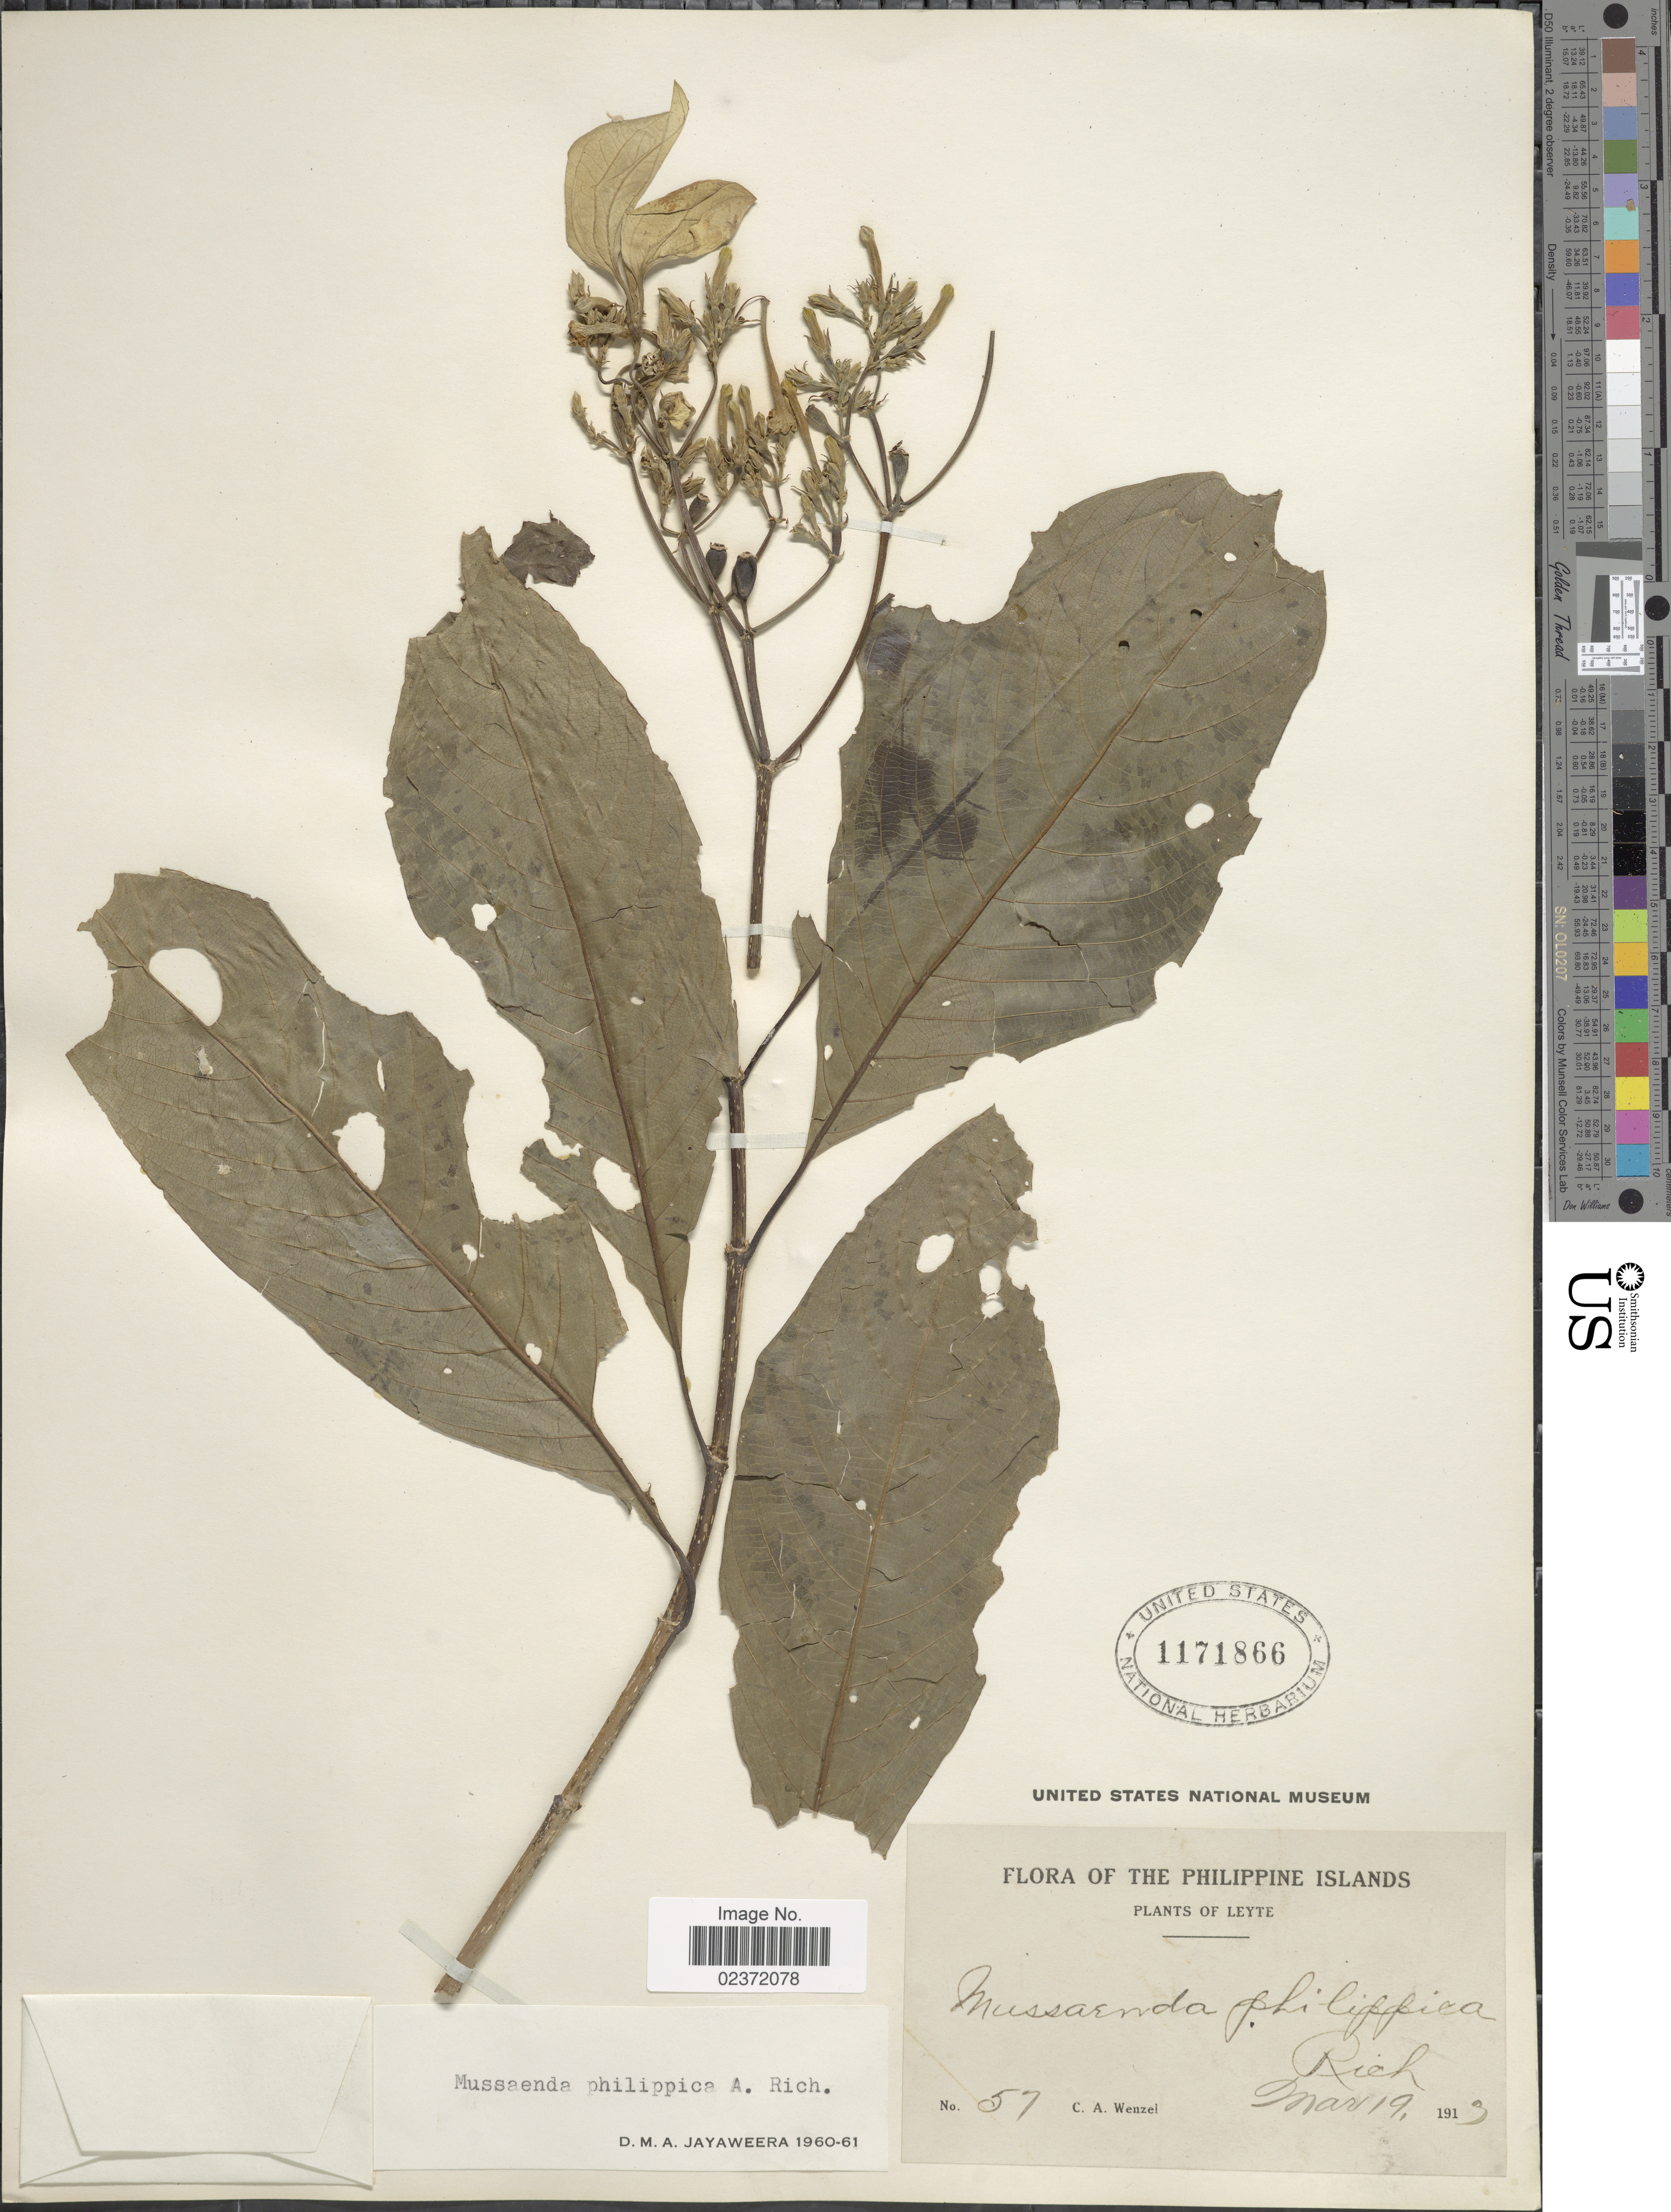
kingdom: Plantae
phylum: Tracheophyta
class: Magnoliopsida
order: Gentianales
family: Rubiaceae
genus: Mussaenda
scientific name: Mussaenda philippica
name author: A. Rich.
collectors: C. Wenzel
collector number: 57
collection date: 1913-03-19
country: Philippines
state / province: Eastern Visayas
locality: Leyte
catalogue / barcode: US 1171866